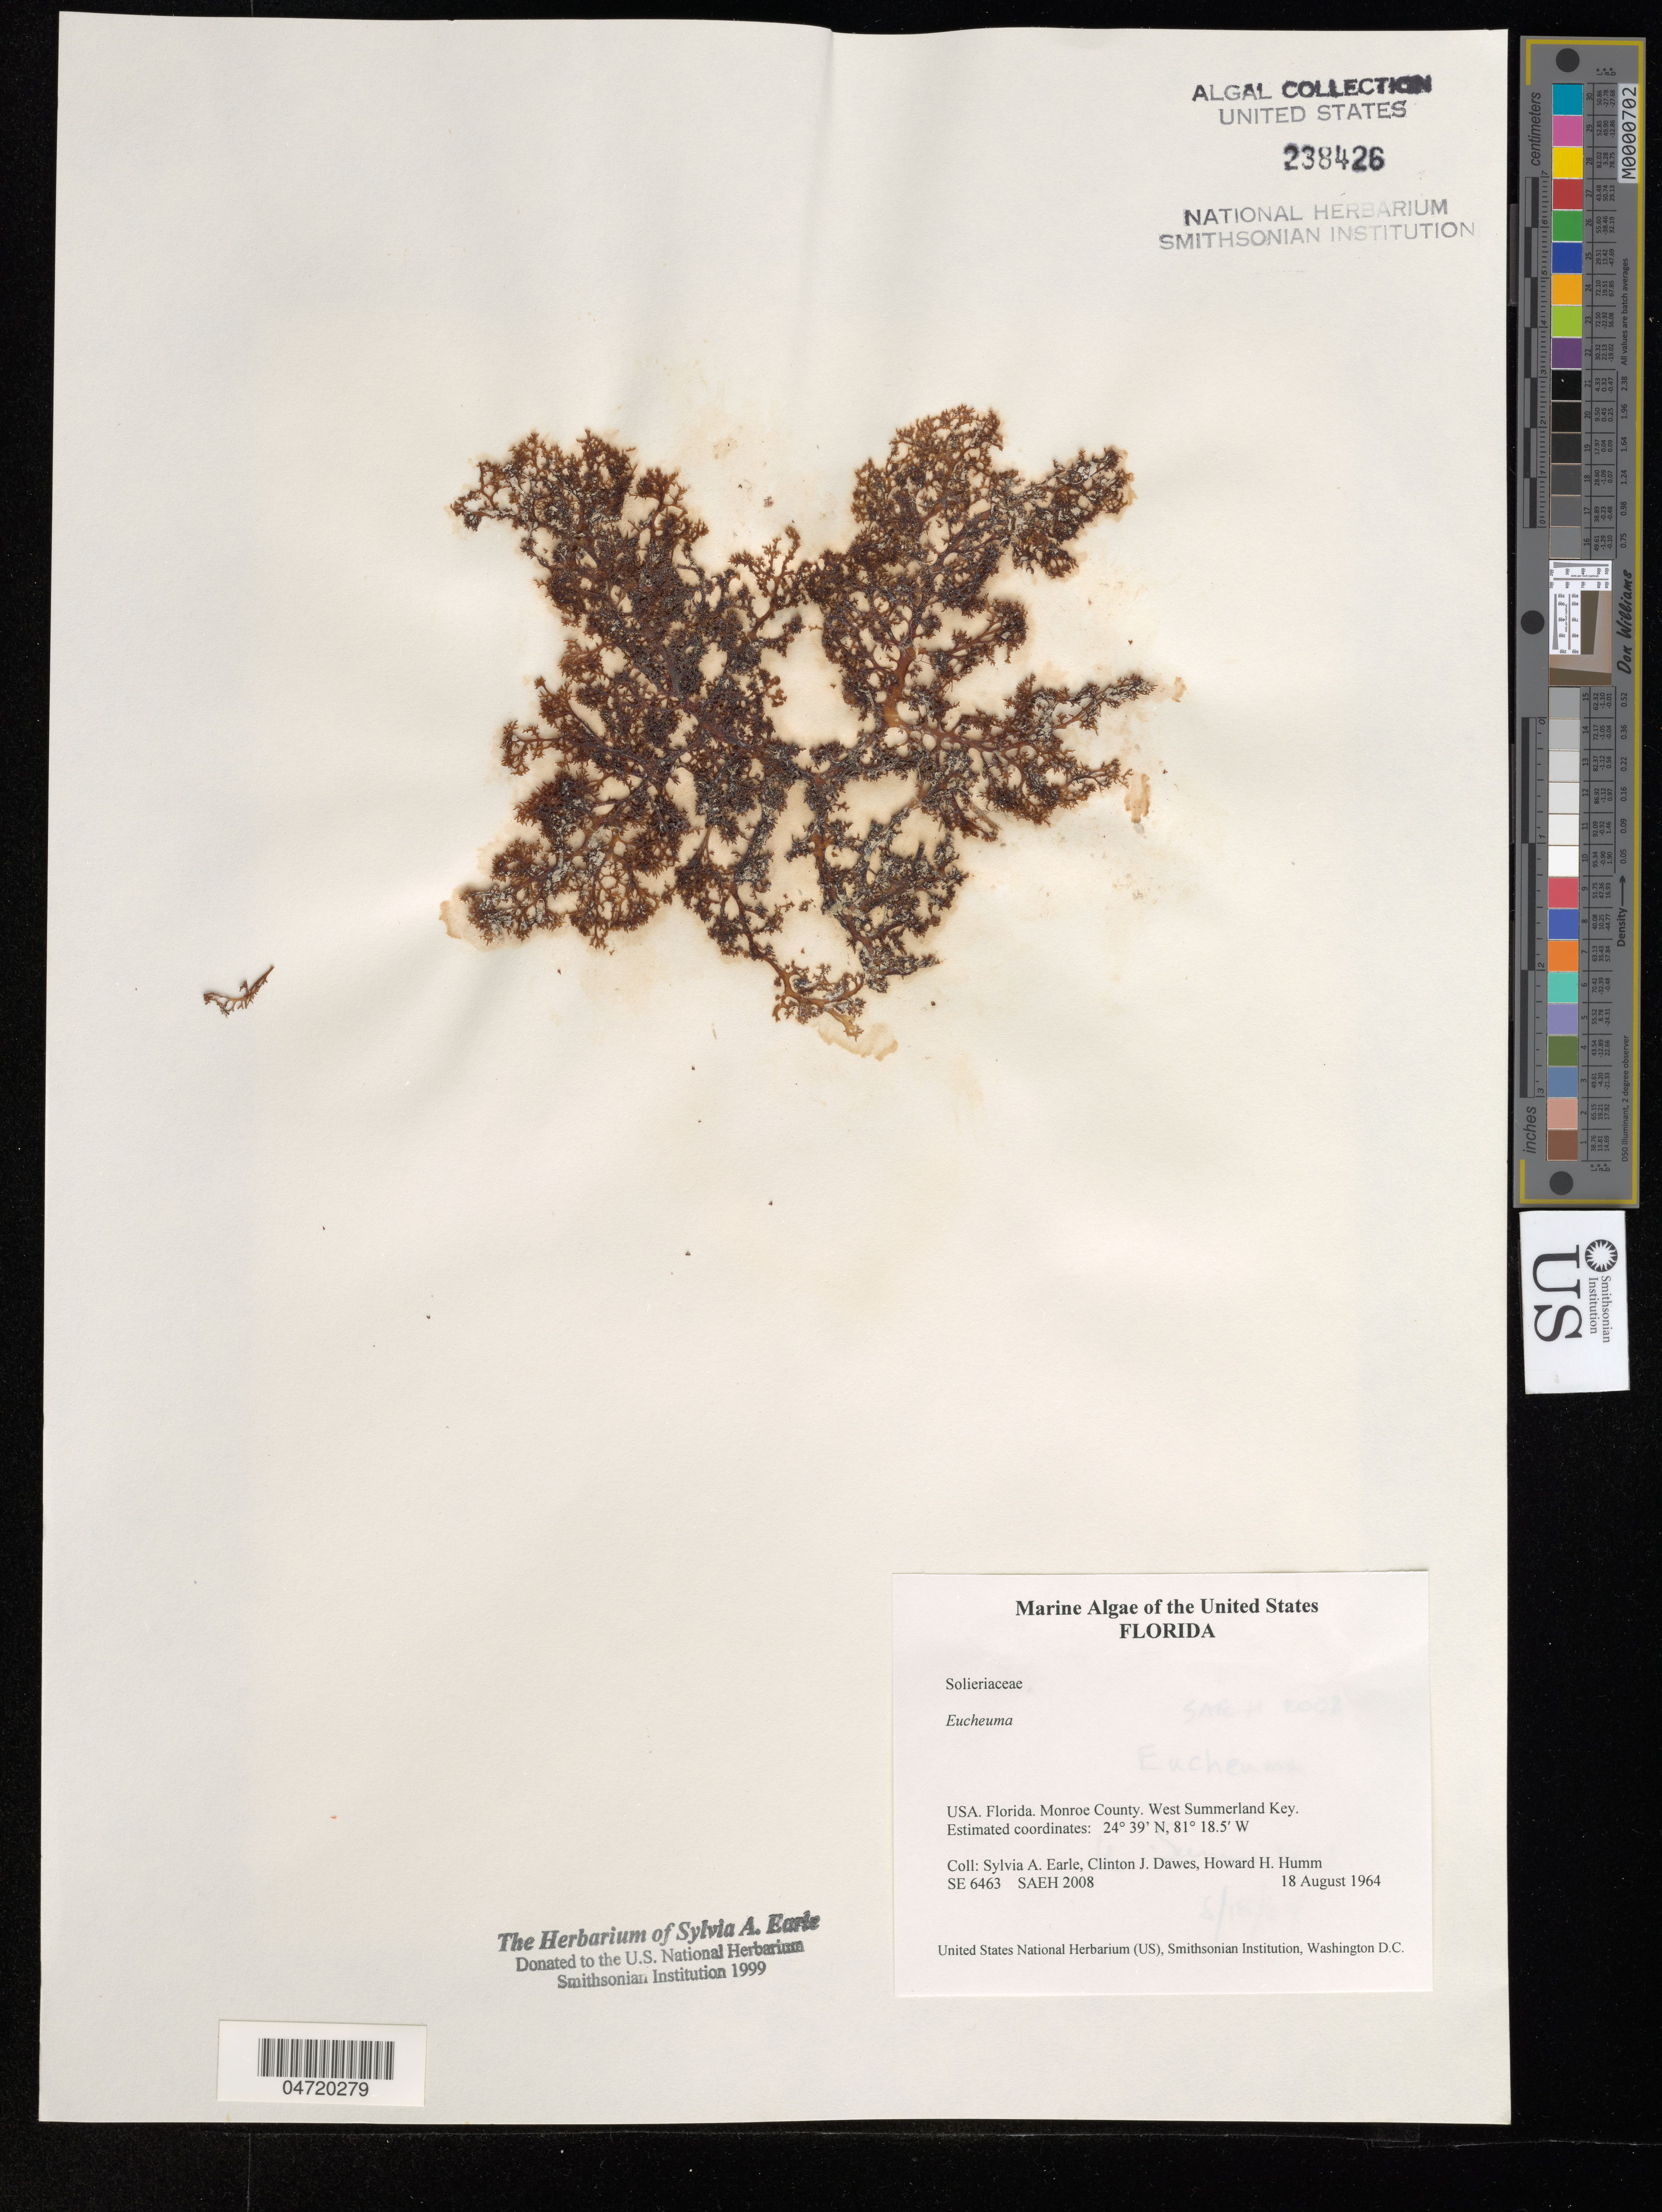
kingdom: Plantae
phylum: Rhodophyta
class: Florideophyceae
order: Gigartinales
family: Solieriaceae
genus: Eucheuma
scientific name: Eucheuma sp.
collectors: S. A. Earle, C. Dawes & H. Humm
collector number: SE6463/SAEH2008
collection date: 1964-08-18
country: United States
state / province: Florida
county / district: Monroe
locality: Monroe County. West Summerland Key.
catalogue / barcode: US 238426